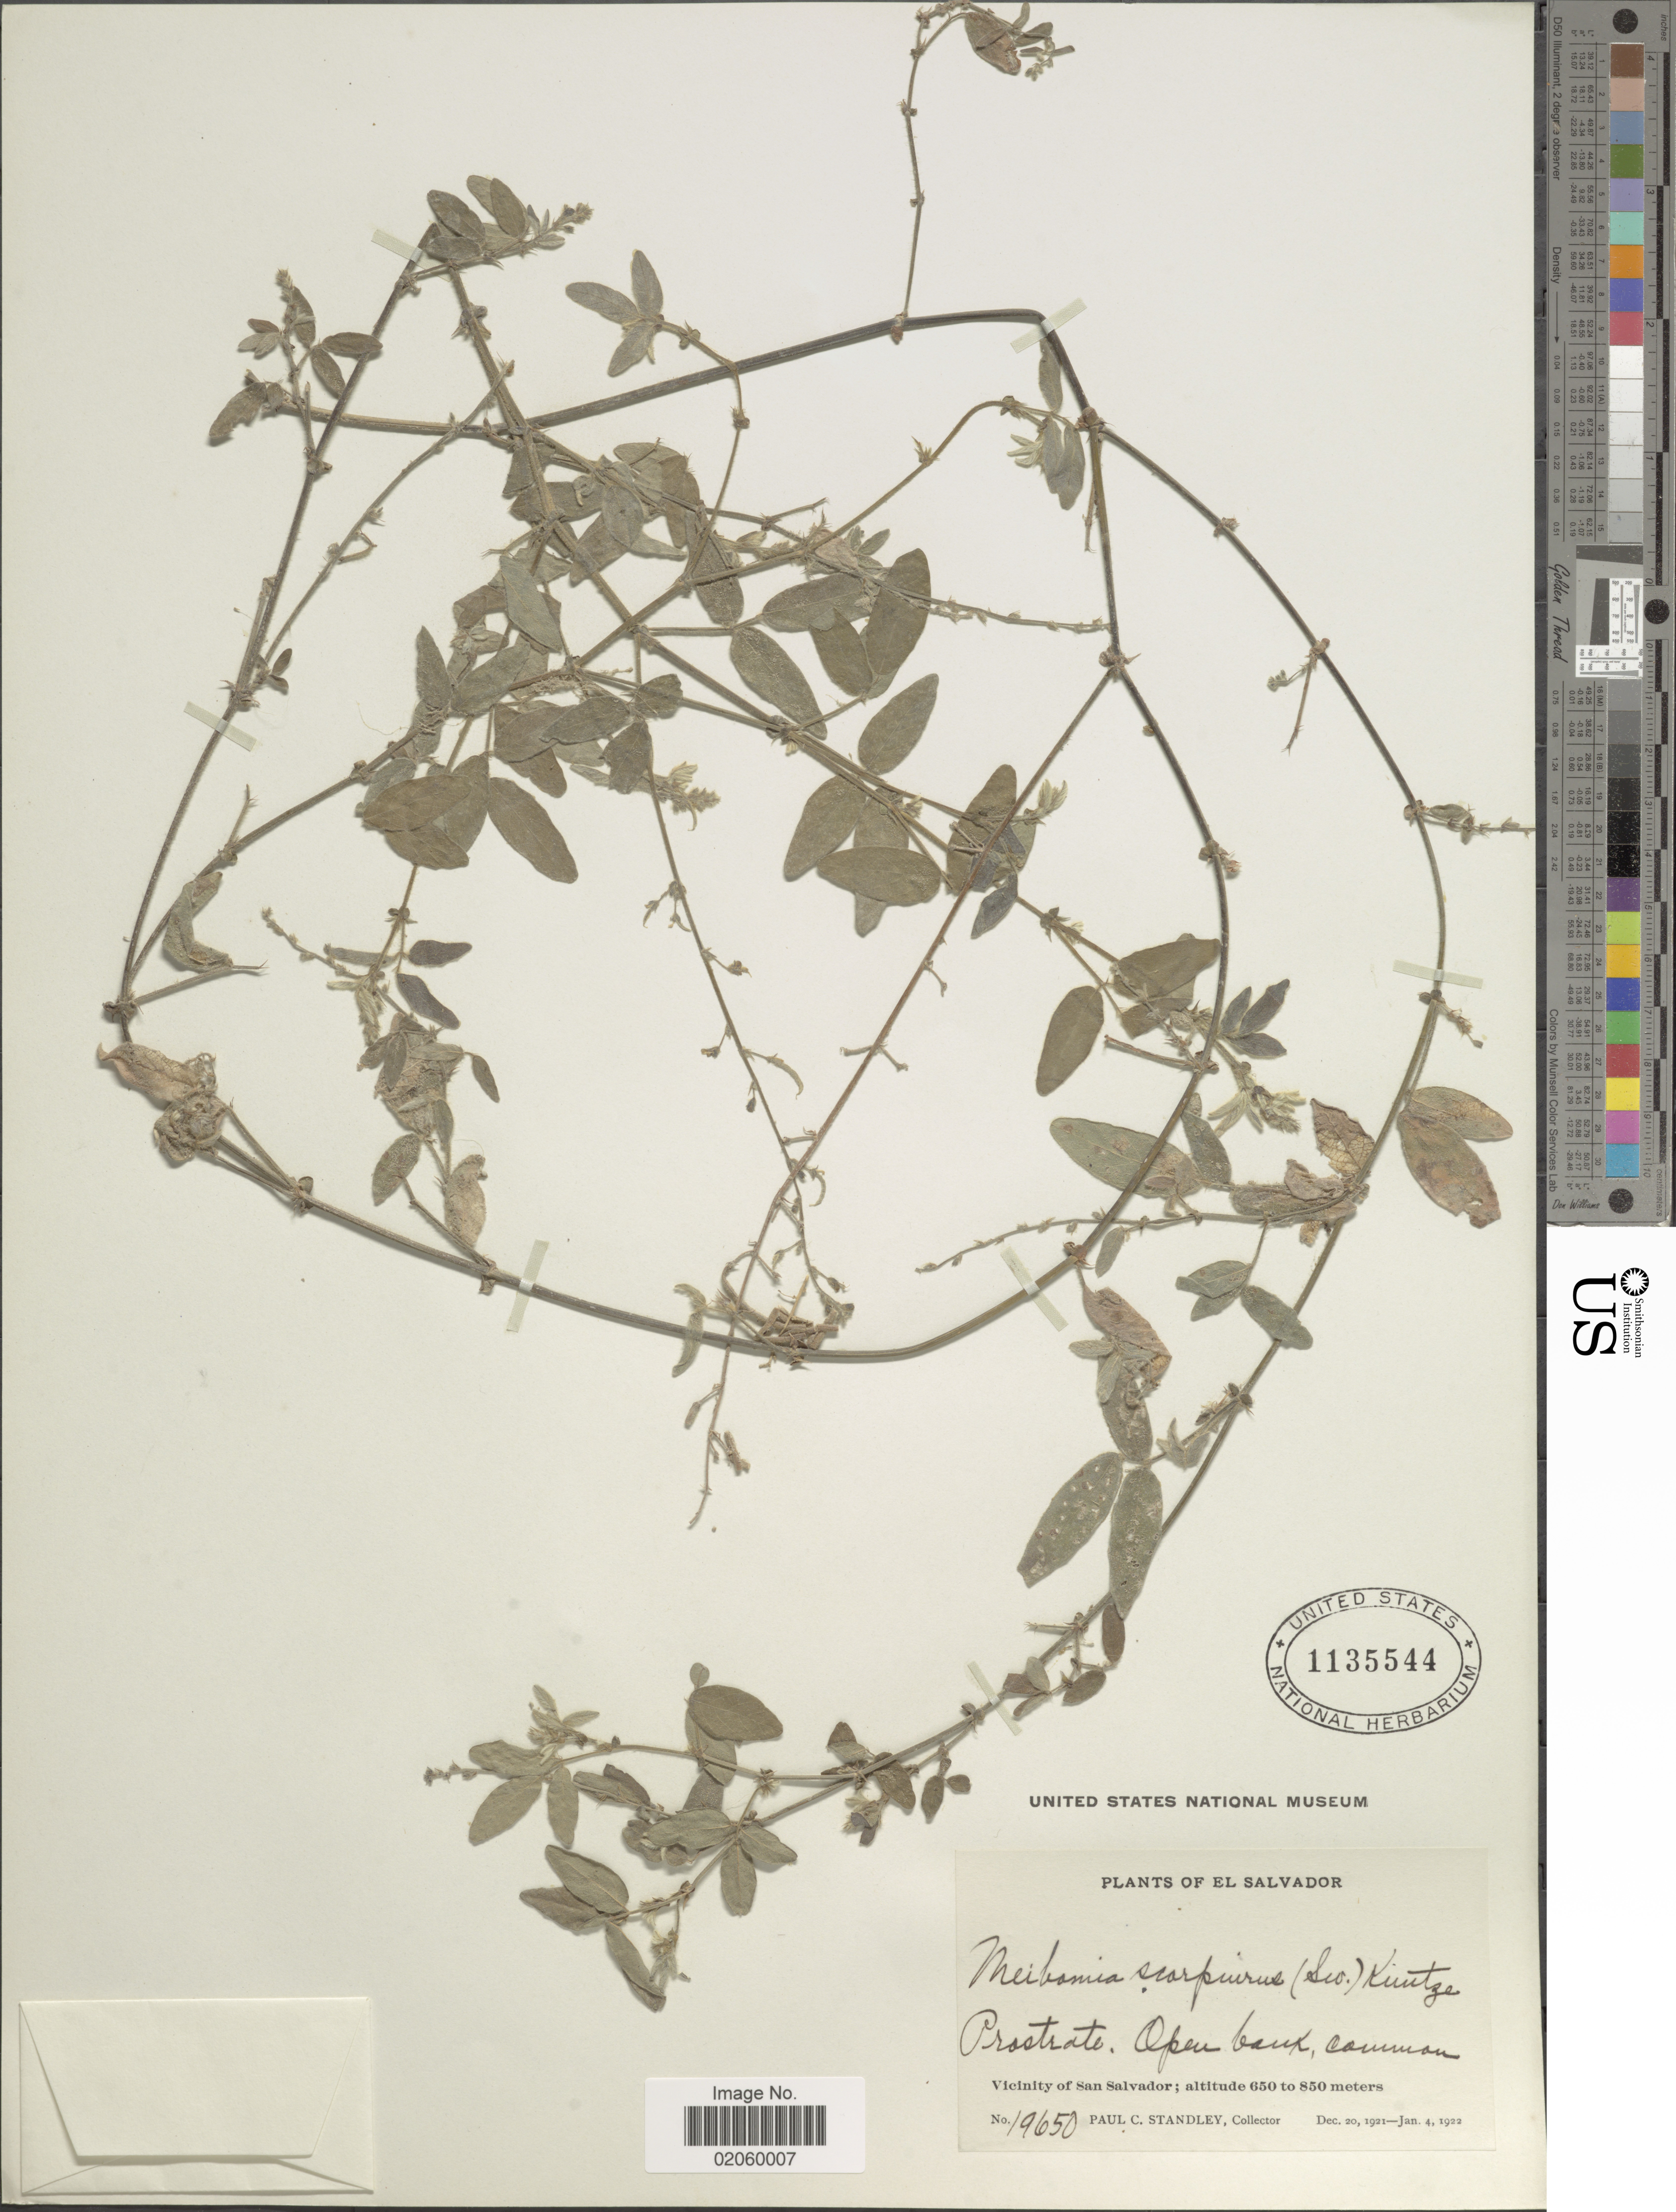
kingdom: Plantae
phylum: Tracheophyta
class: Magnoliopsida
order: Fabales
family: Fabaceae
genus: Desmodium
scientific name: Desmodium scorpiurus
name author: (Sw.) Desv. ex DC.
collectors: P. C. Standley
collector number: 19650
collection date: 1921-12-20/1922-01-04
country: El Salvador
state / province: San Salvador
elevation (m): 650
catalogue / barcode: US 1135544